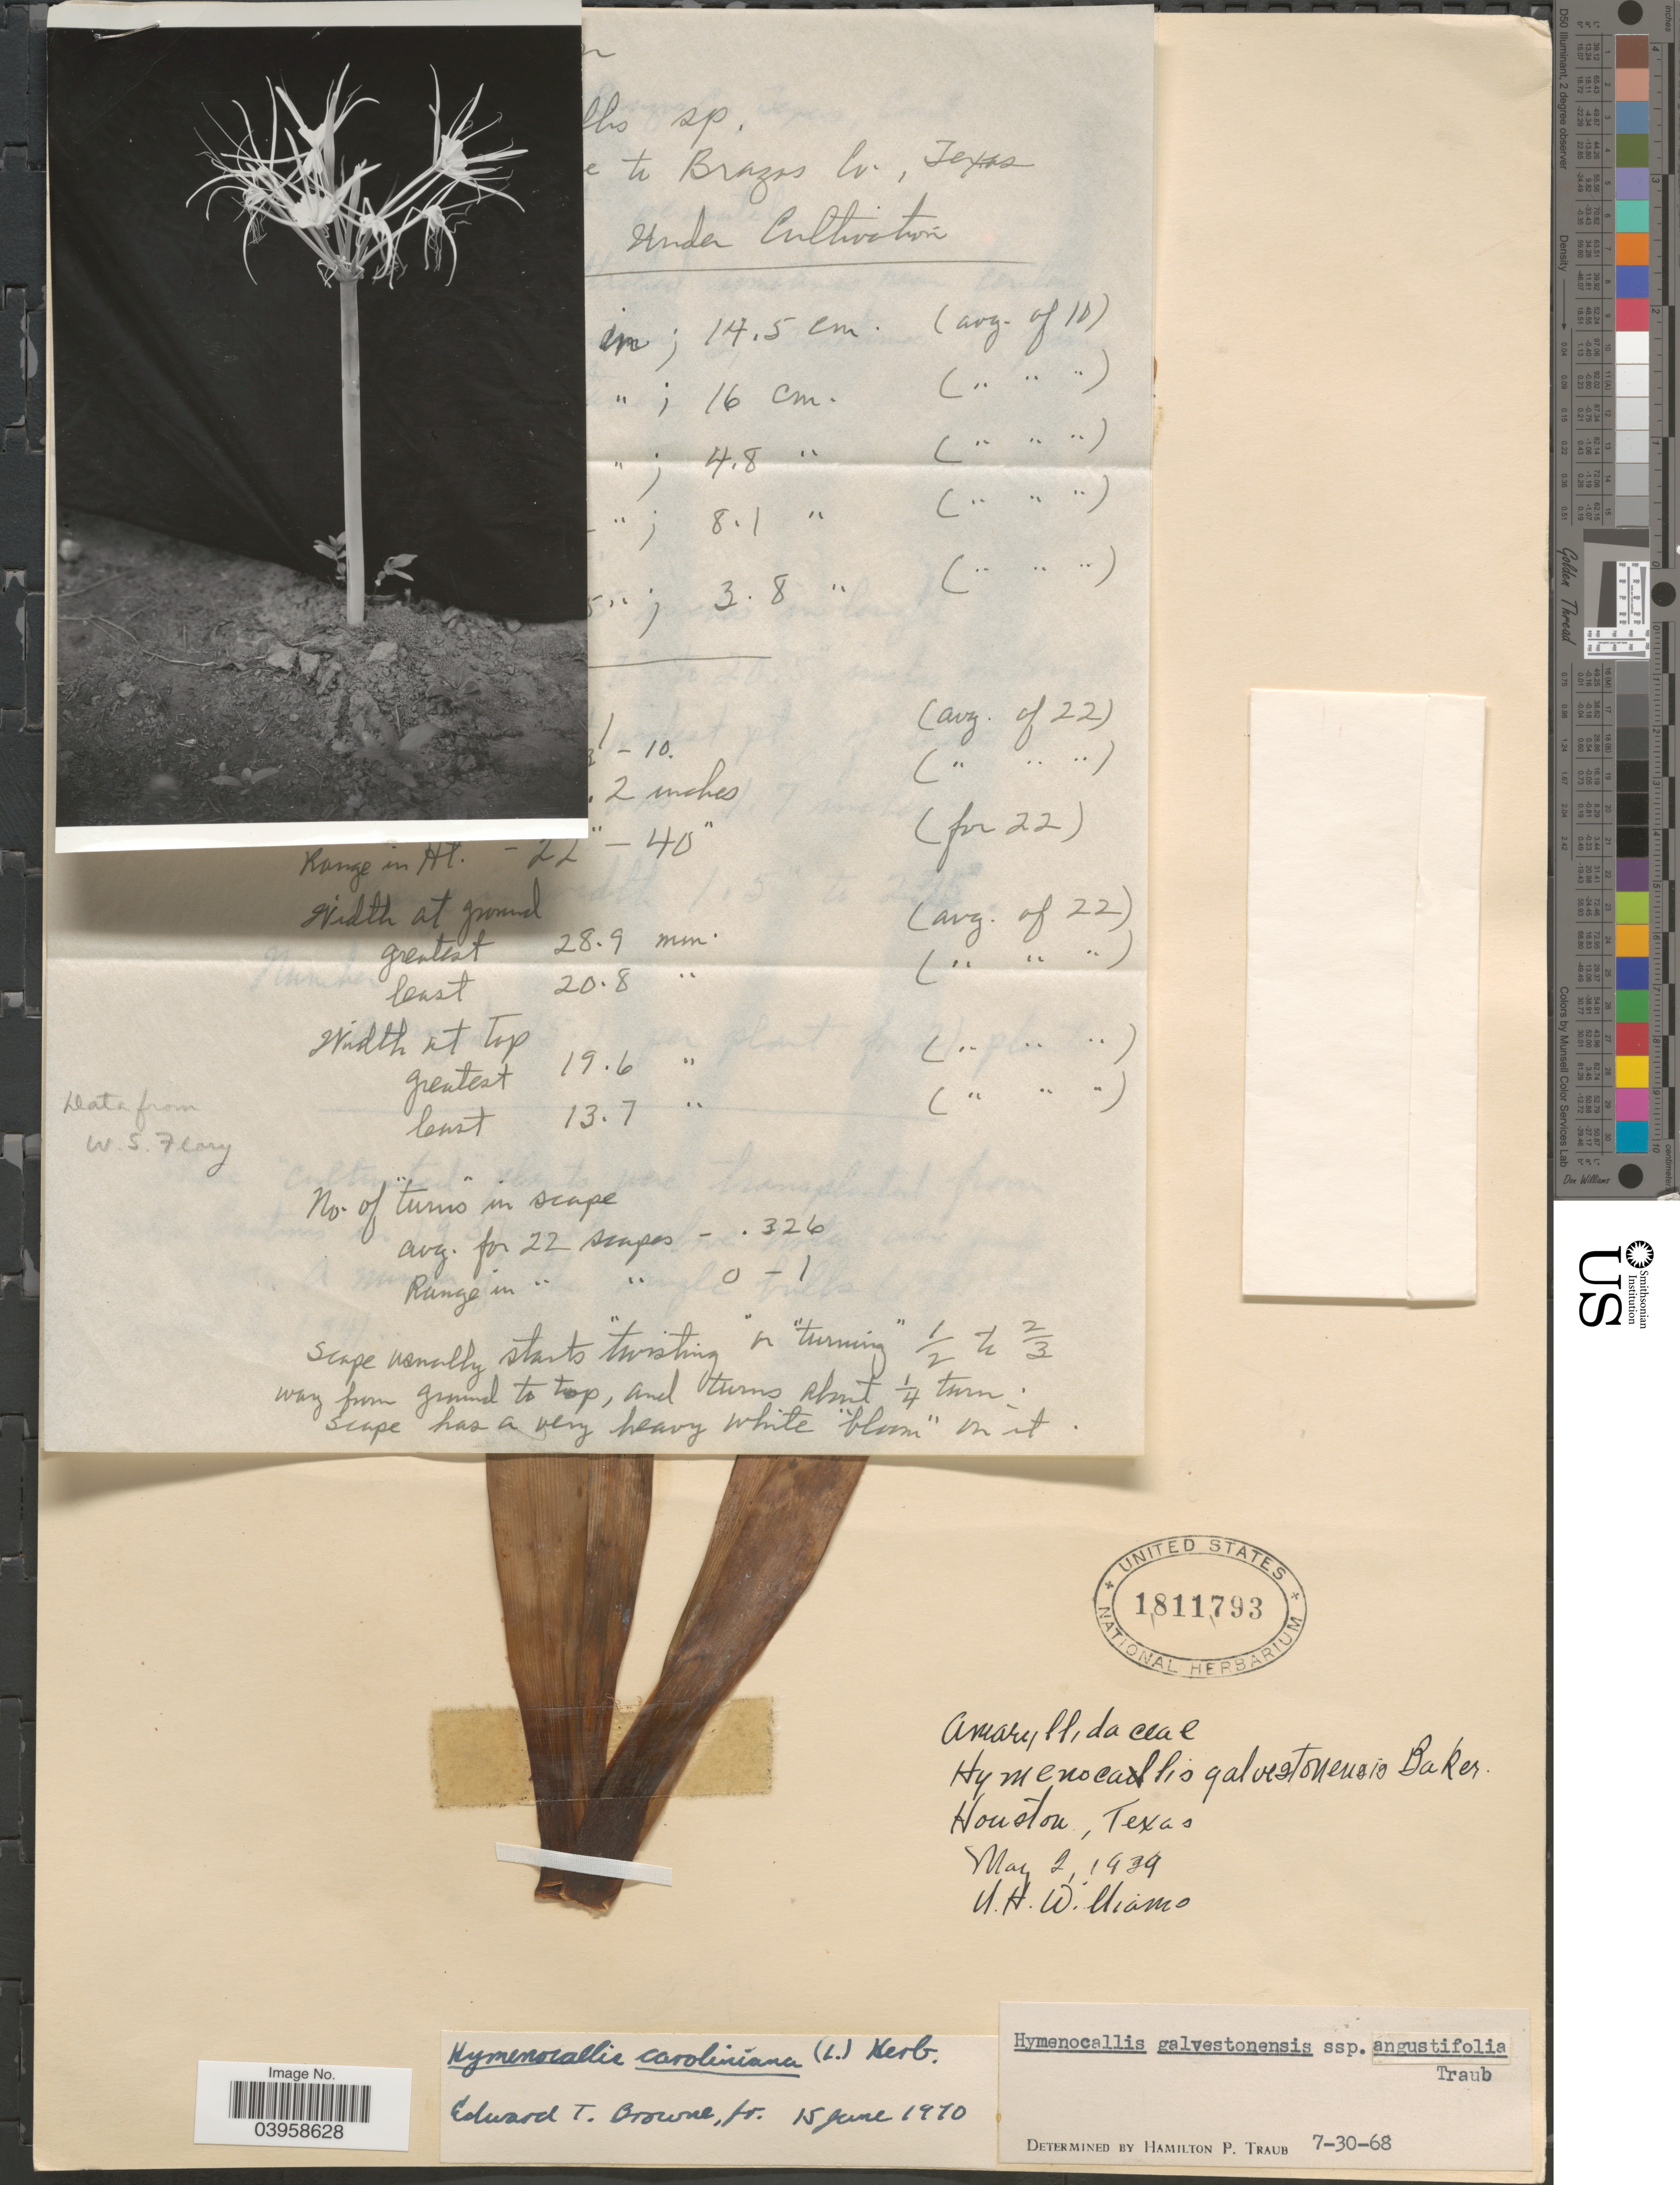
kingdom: Plantae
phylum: Tracheophyta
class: Liliopsida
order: Asparagales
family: Amaryllidaceae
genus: Hymenocallis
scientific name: Hymenocallis caroliniana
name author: (L.) Herb.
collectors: N. H. Williams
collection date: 1939-05-02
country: United States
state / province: Texas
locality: Houston.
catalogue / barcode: US 1811793